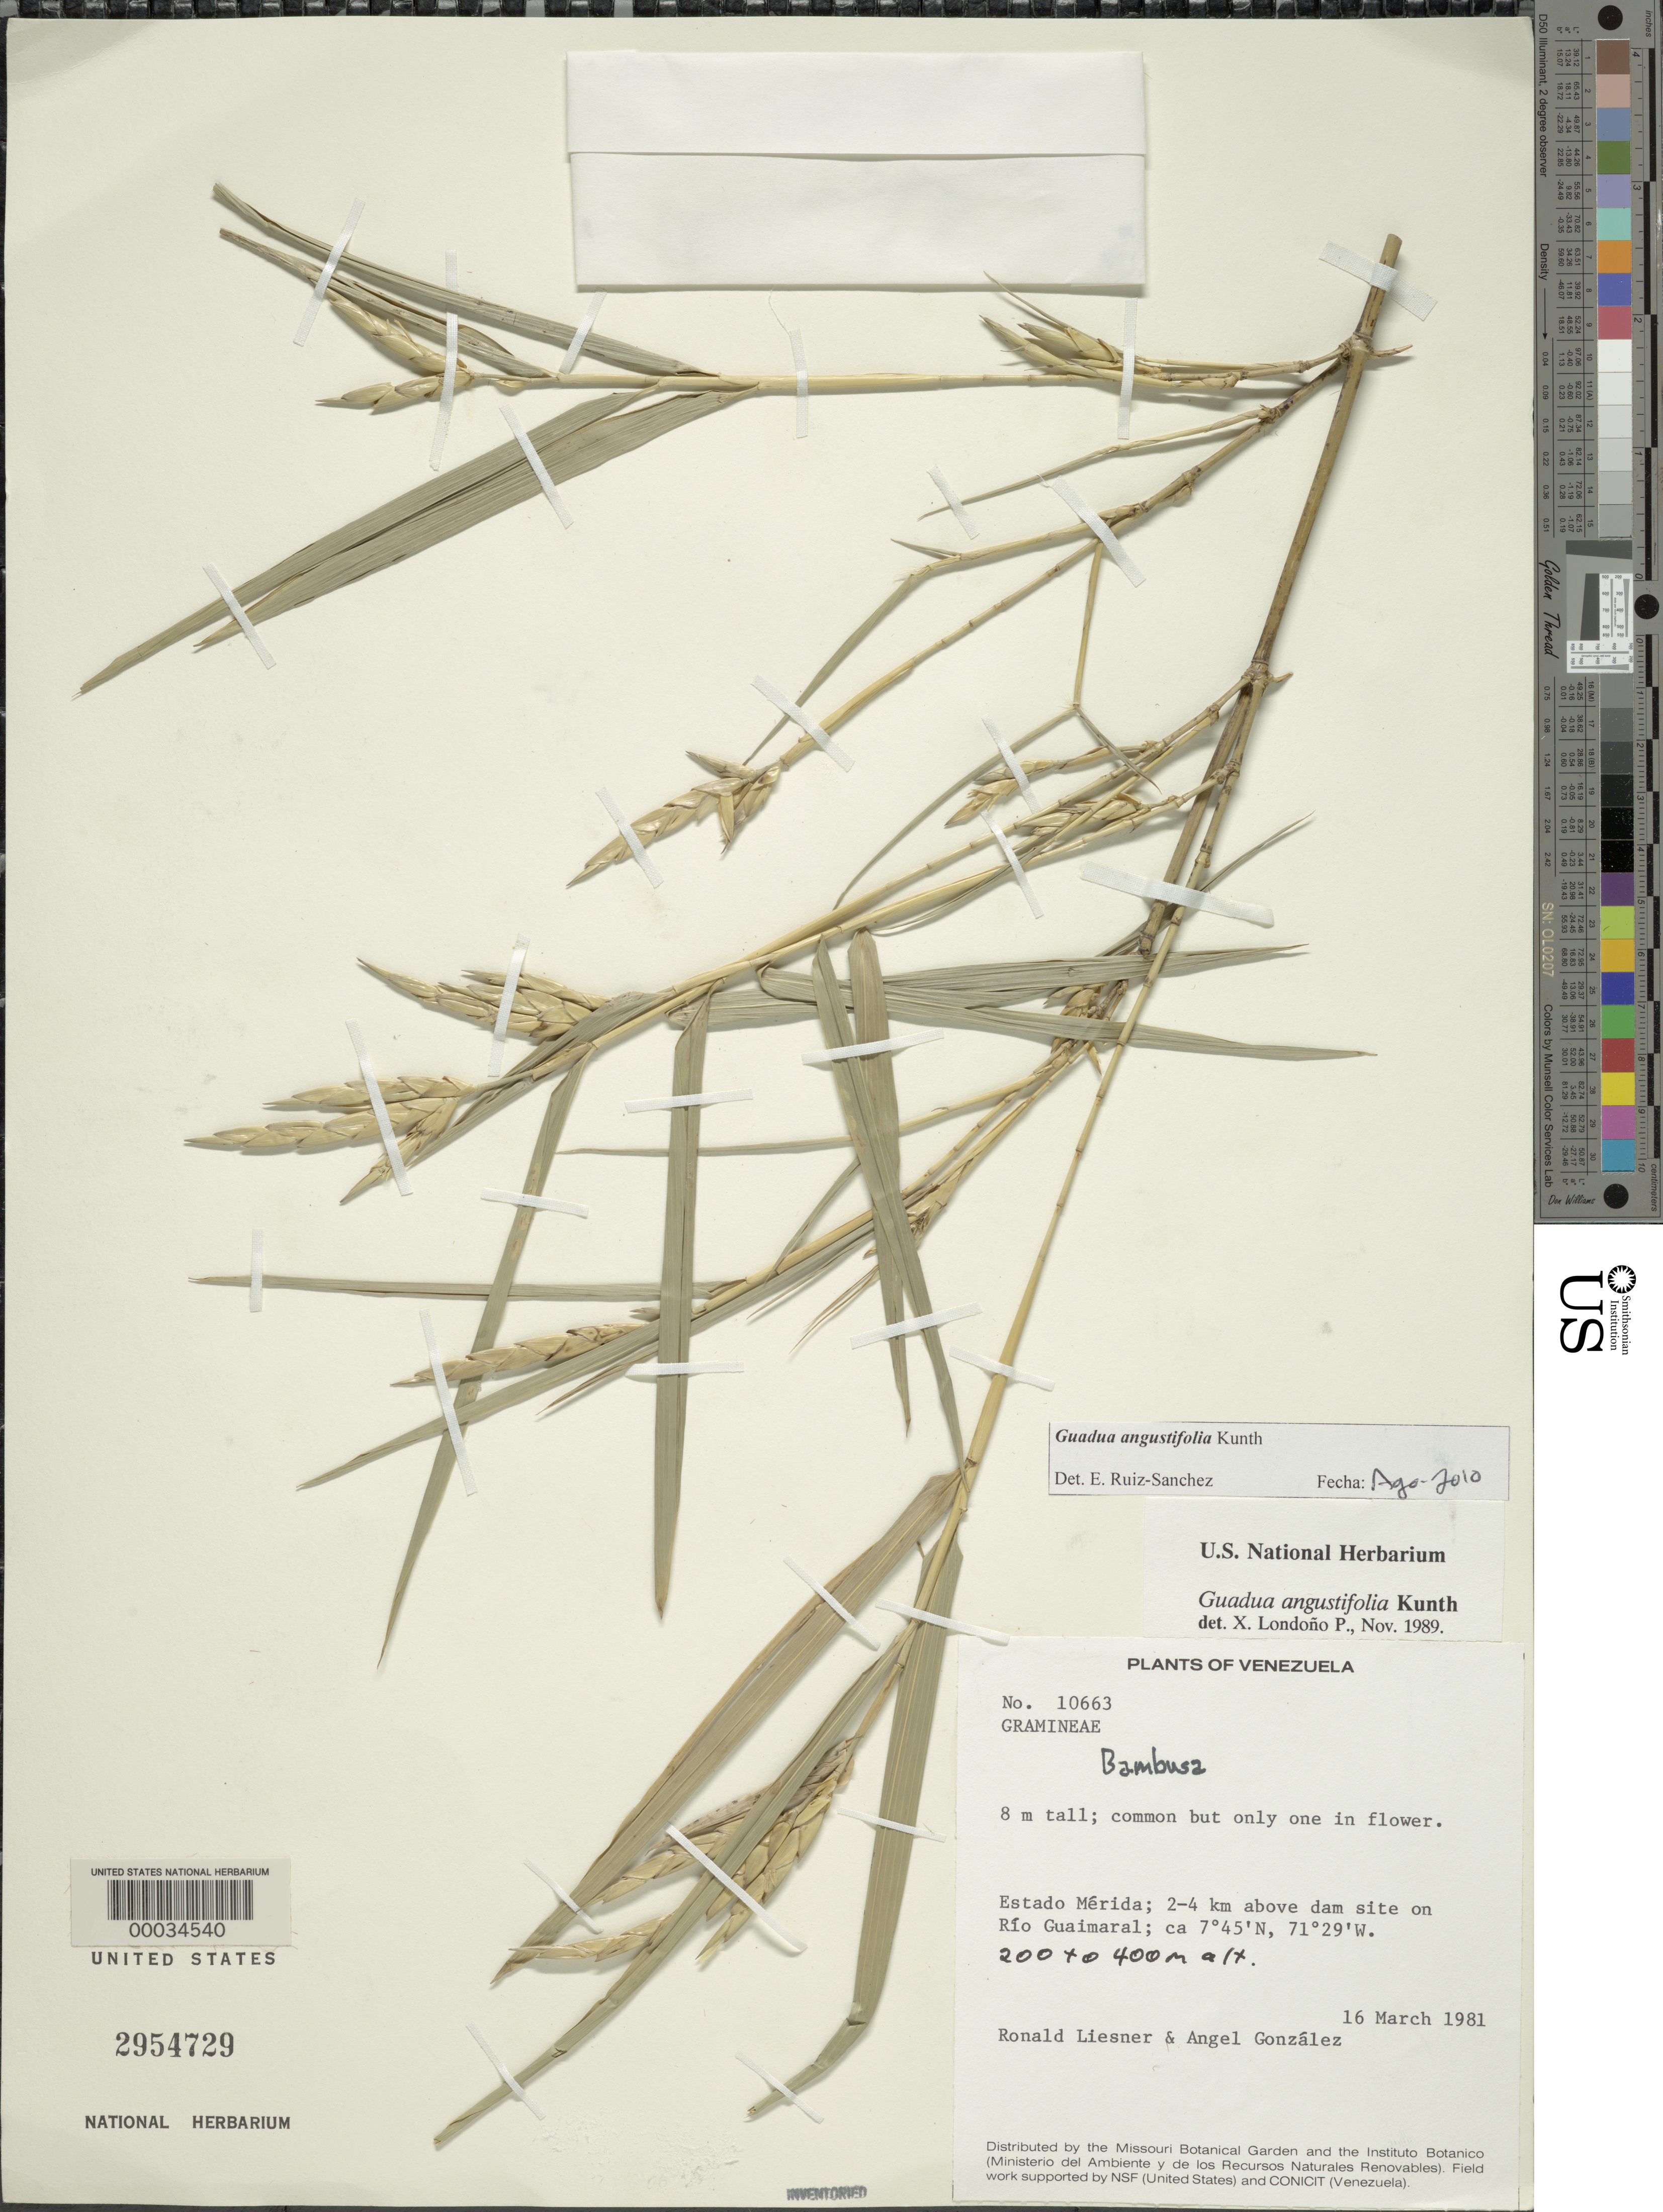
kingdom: Plantae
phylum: Tracheophyta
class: Liliopsida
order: Poales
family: Poaceae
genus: Guadua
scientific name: Guadua angustifolia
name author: Kunth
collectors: R. L. Liesner & A. C. González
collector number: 10663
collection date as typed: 16 Mar 1981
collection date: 1981-03-16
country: Venezuela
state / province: Mérida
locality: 2-4 km above dam site on rio guaimaral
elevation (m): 200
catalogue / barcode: US 2954729